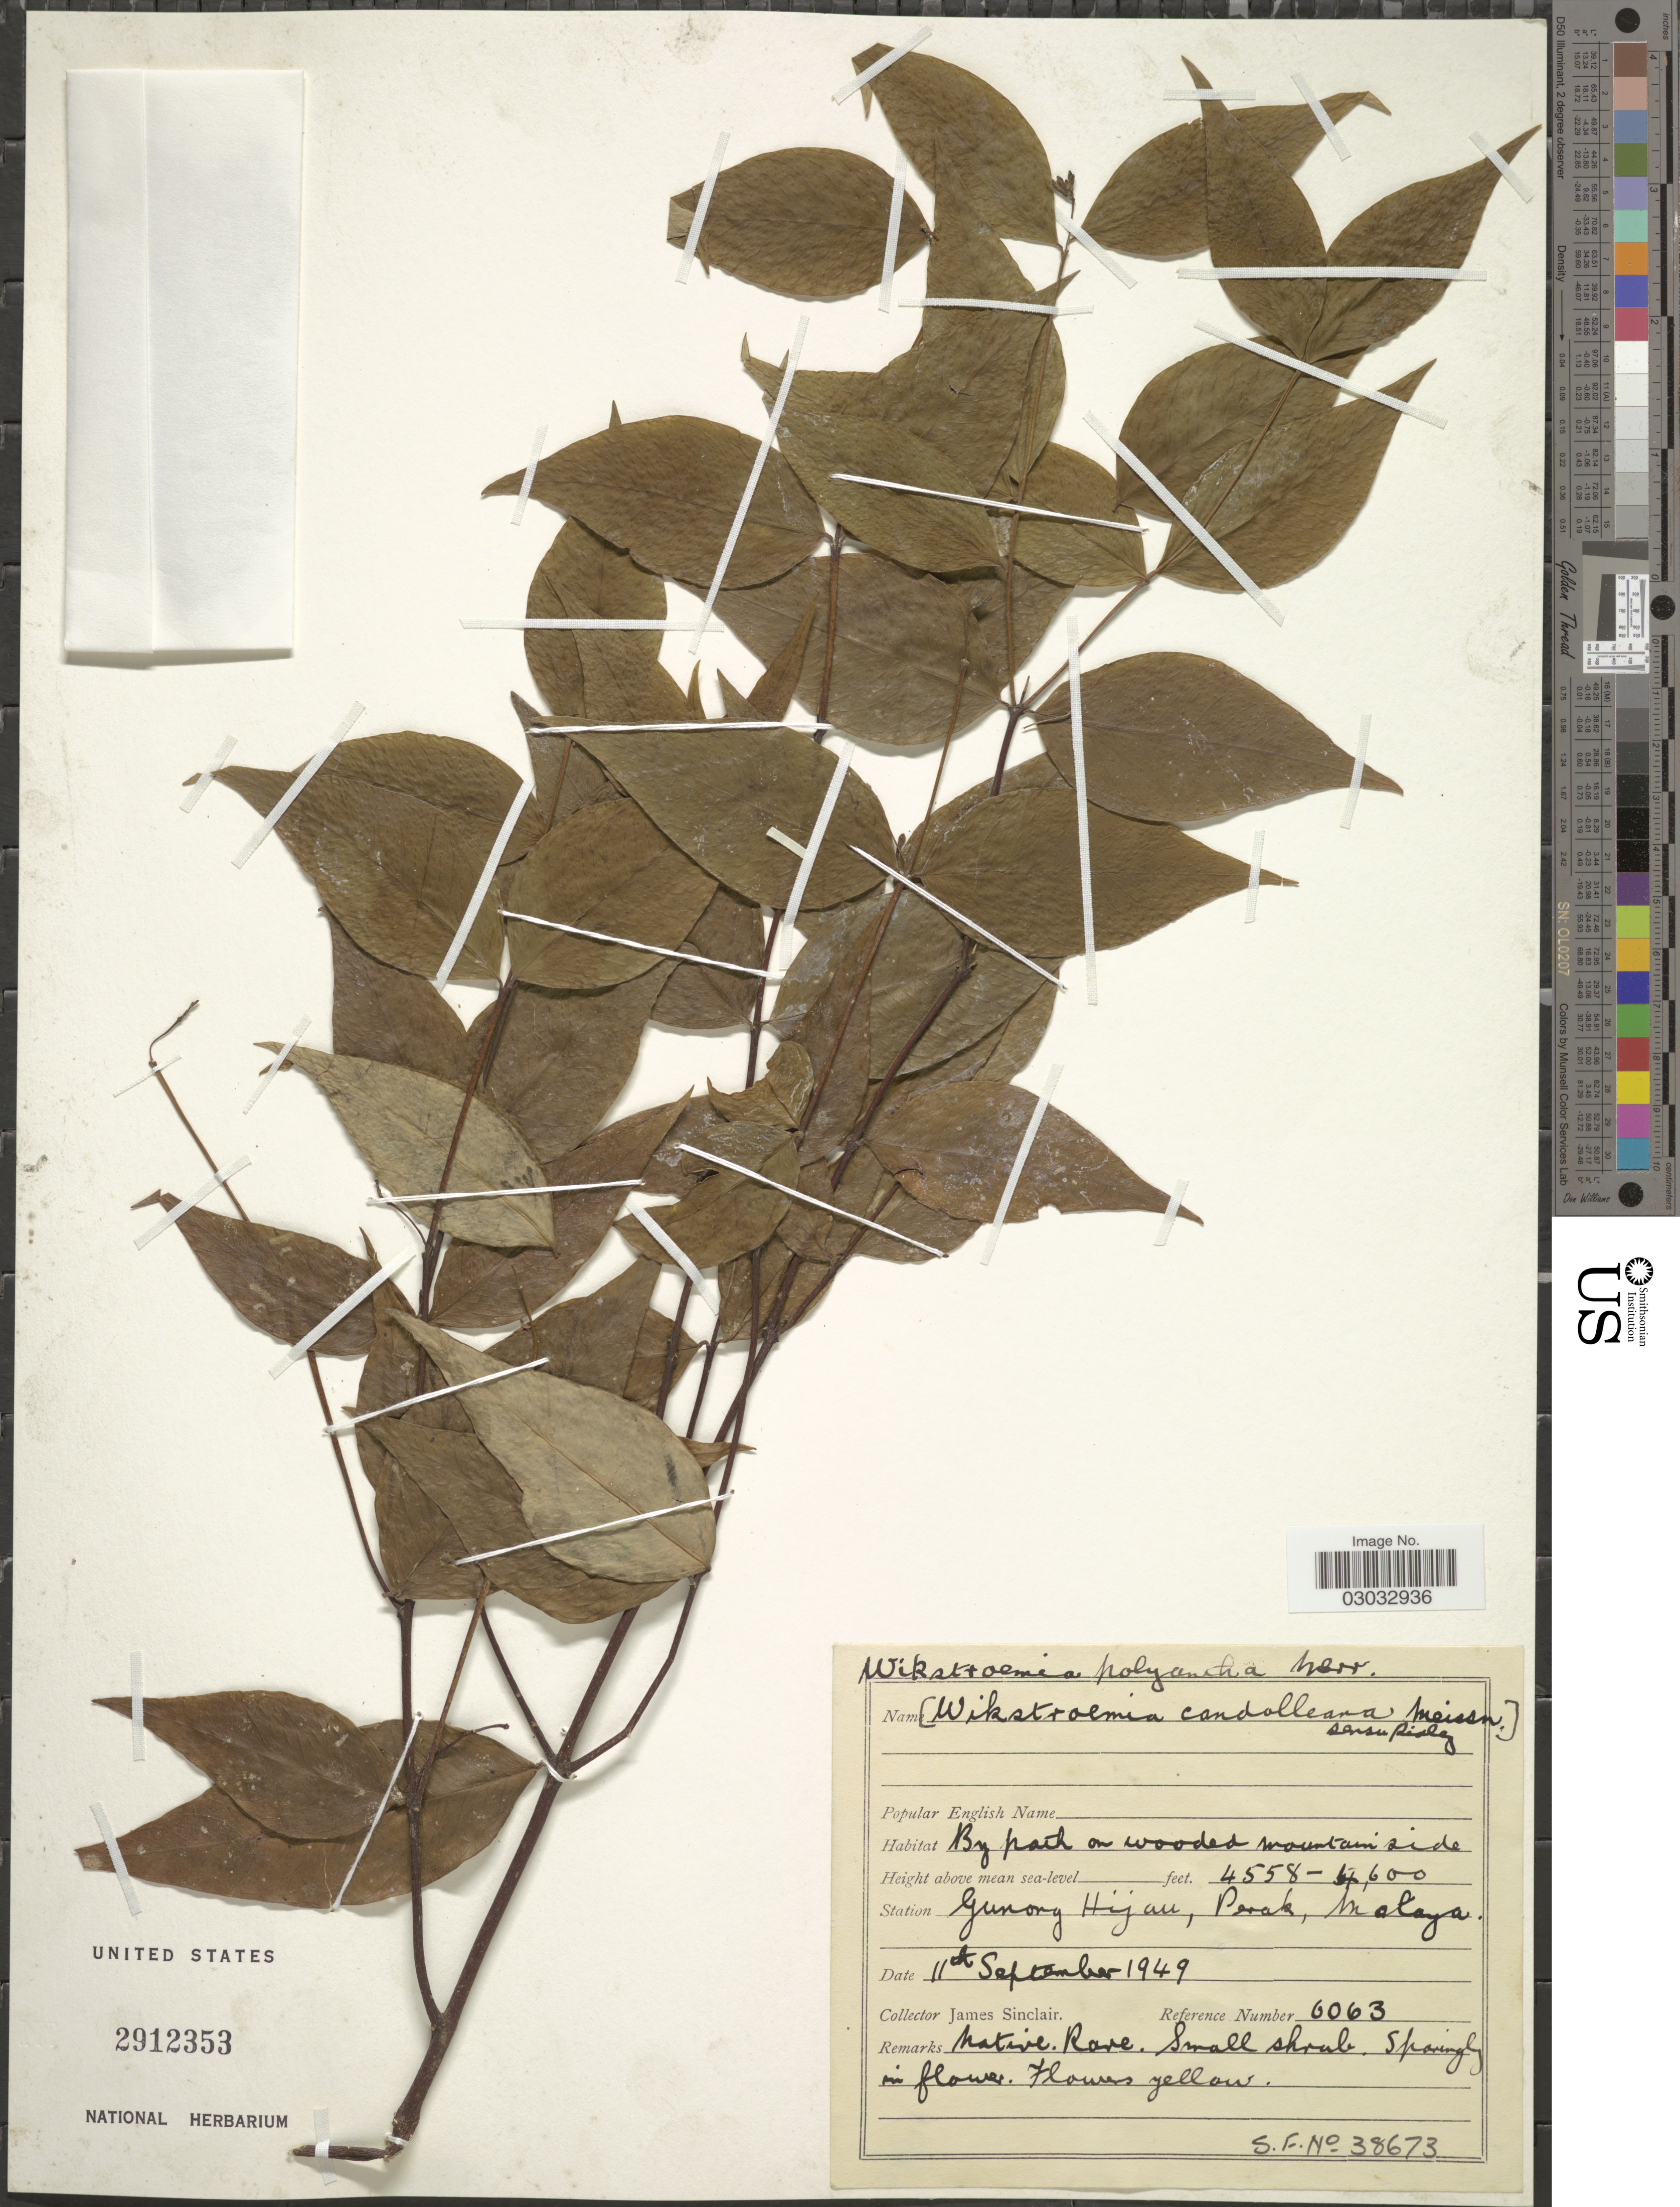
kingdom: Plantae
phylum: Tracheophyta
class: Magnoliopsida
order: Malvales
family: Thymelaeaceae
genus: Wikstroemia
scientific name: Wikstroemia polyantha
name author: Merr.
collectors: J. Sinclair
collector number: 6063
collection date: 1949-09-11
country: Malaysia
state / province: Perak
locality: Station Gunong Hijau, Perak, Malaya.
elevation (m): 4558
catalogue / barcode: US 2912353